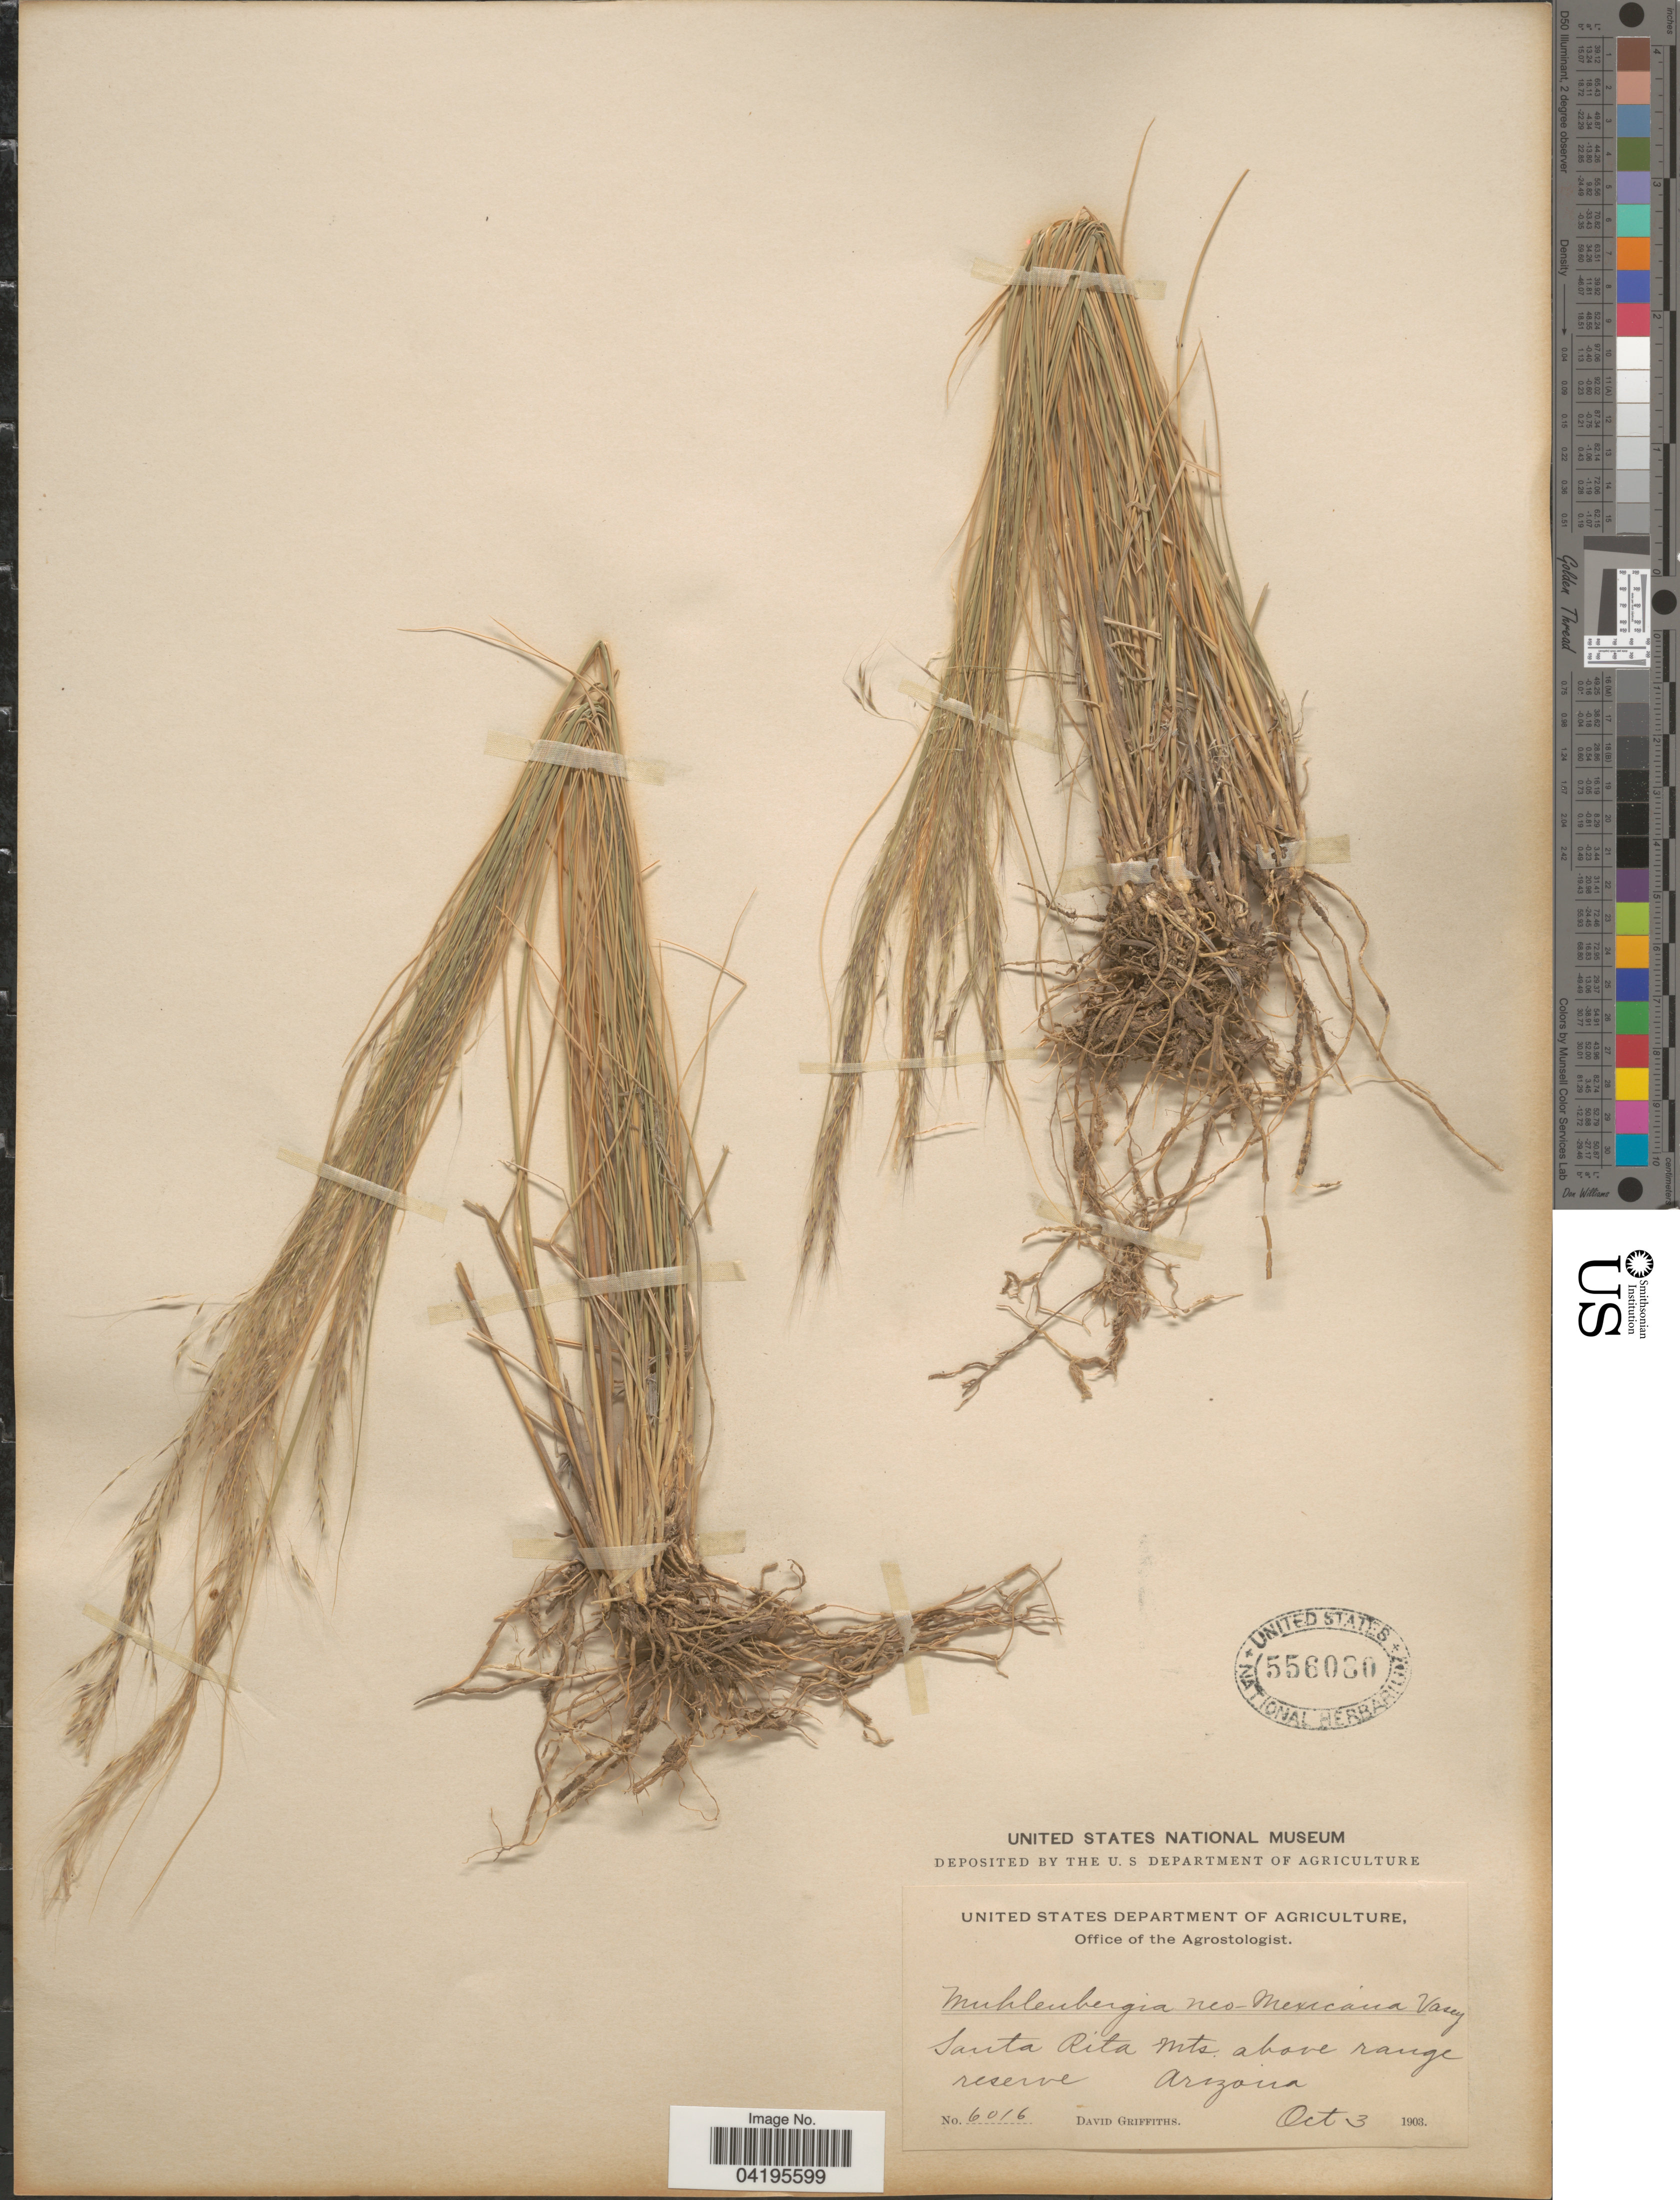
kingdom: Plantae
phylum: Tracheophyta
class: Liliopsida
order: Poales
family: Poaceae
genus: Muhlenbergia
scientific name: Muhlenbergia pauciflora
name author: Buckley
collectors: D. Griffiths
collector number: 6016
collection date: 1903-10-03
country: United States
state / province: Arizona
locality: Santa Rita Mts. above range reserve.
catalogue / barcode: US 556080